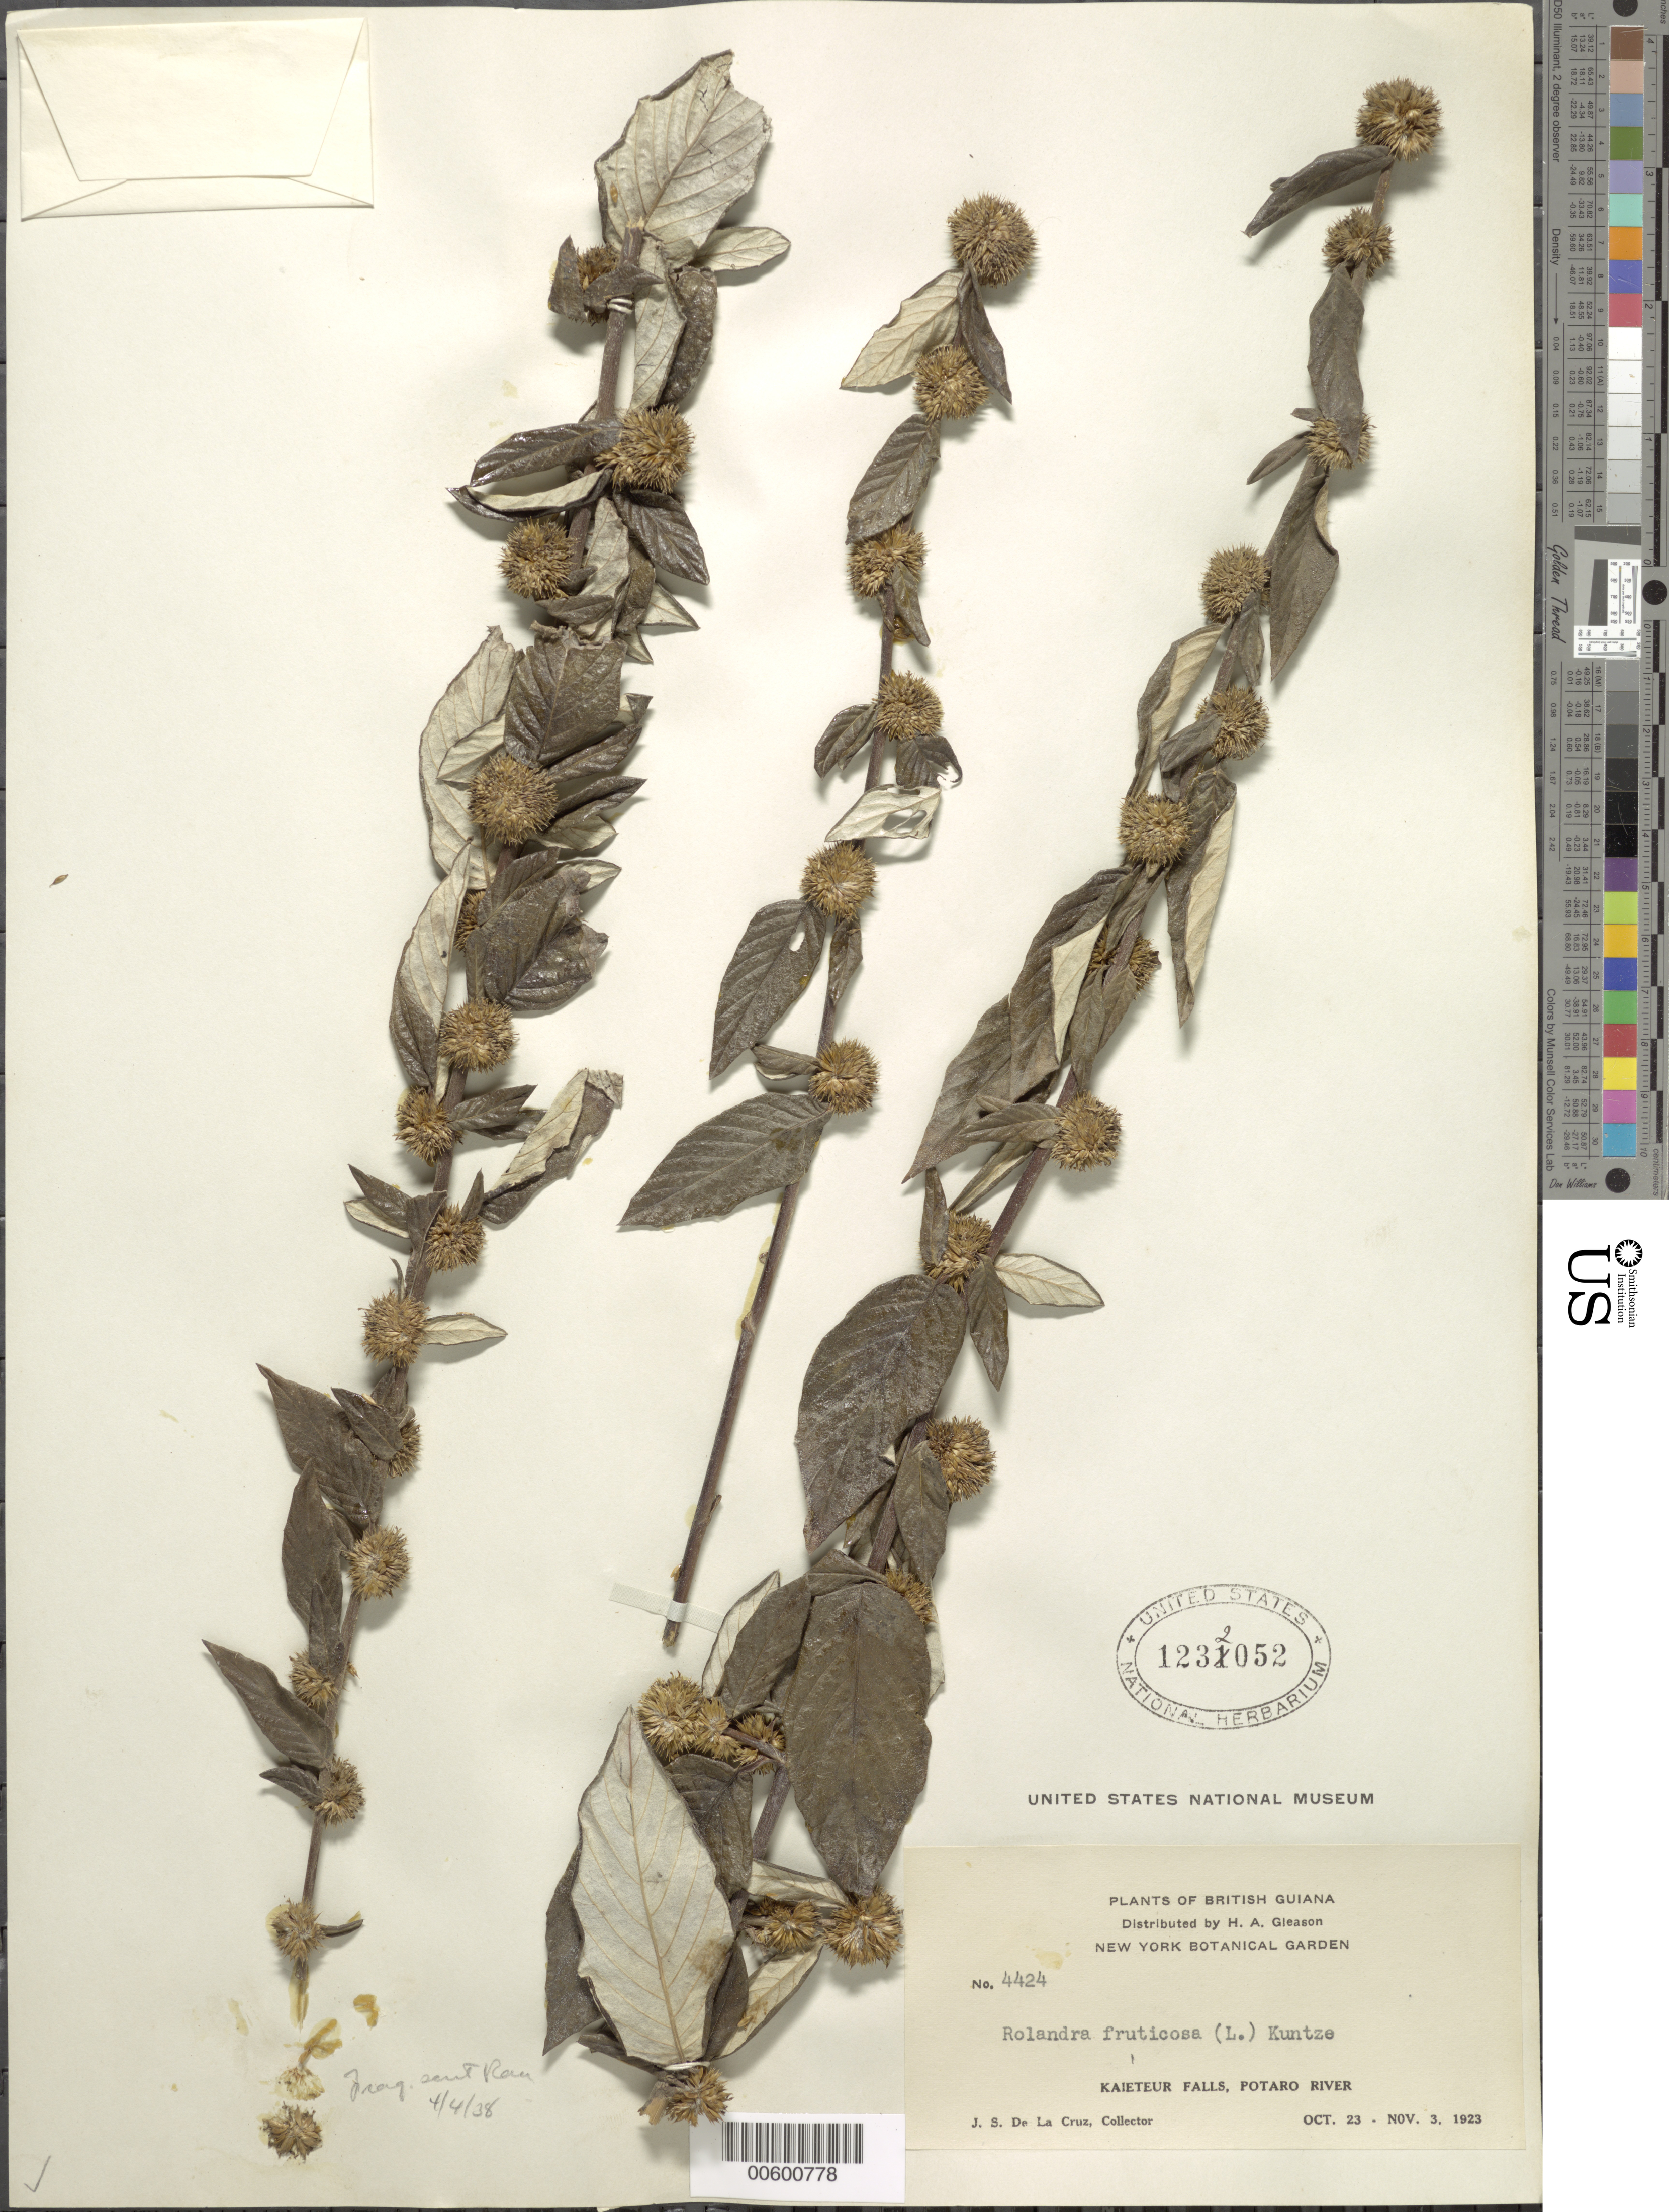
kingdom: Plantae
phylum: Tracheophyta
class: Magnoliopsida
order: Asterales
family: Asteraceae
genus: Rolandra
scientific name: Rolandra fruticosa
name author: (L.) Kuntze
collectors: J. S. de la Cruz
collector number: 4424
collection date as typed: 23-Oct-23 to 3-Nov-23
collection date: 1923-10-23/1923-11-03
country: Guyana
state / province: Potaro-Siparuni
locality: Kaieteur Falls, Potaro R.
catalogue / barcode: US 1232052